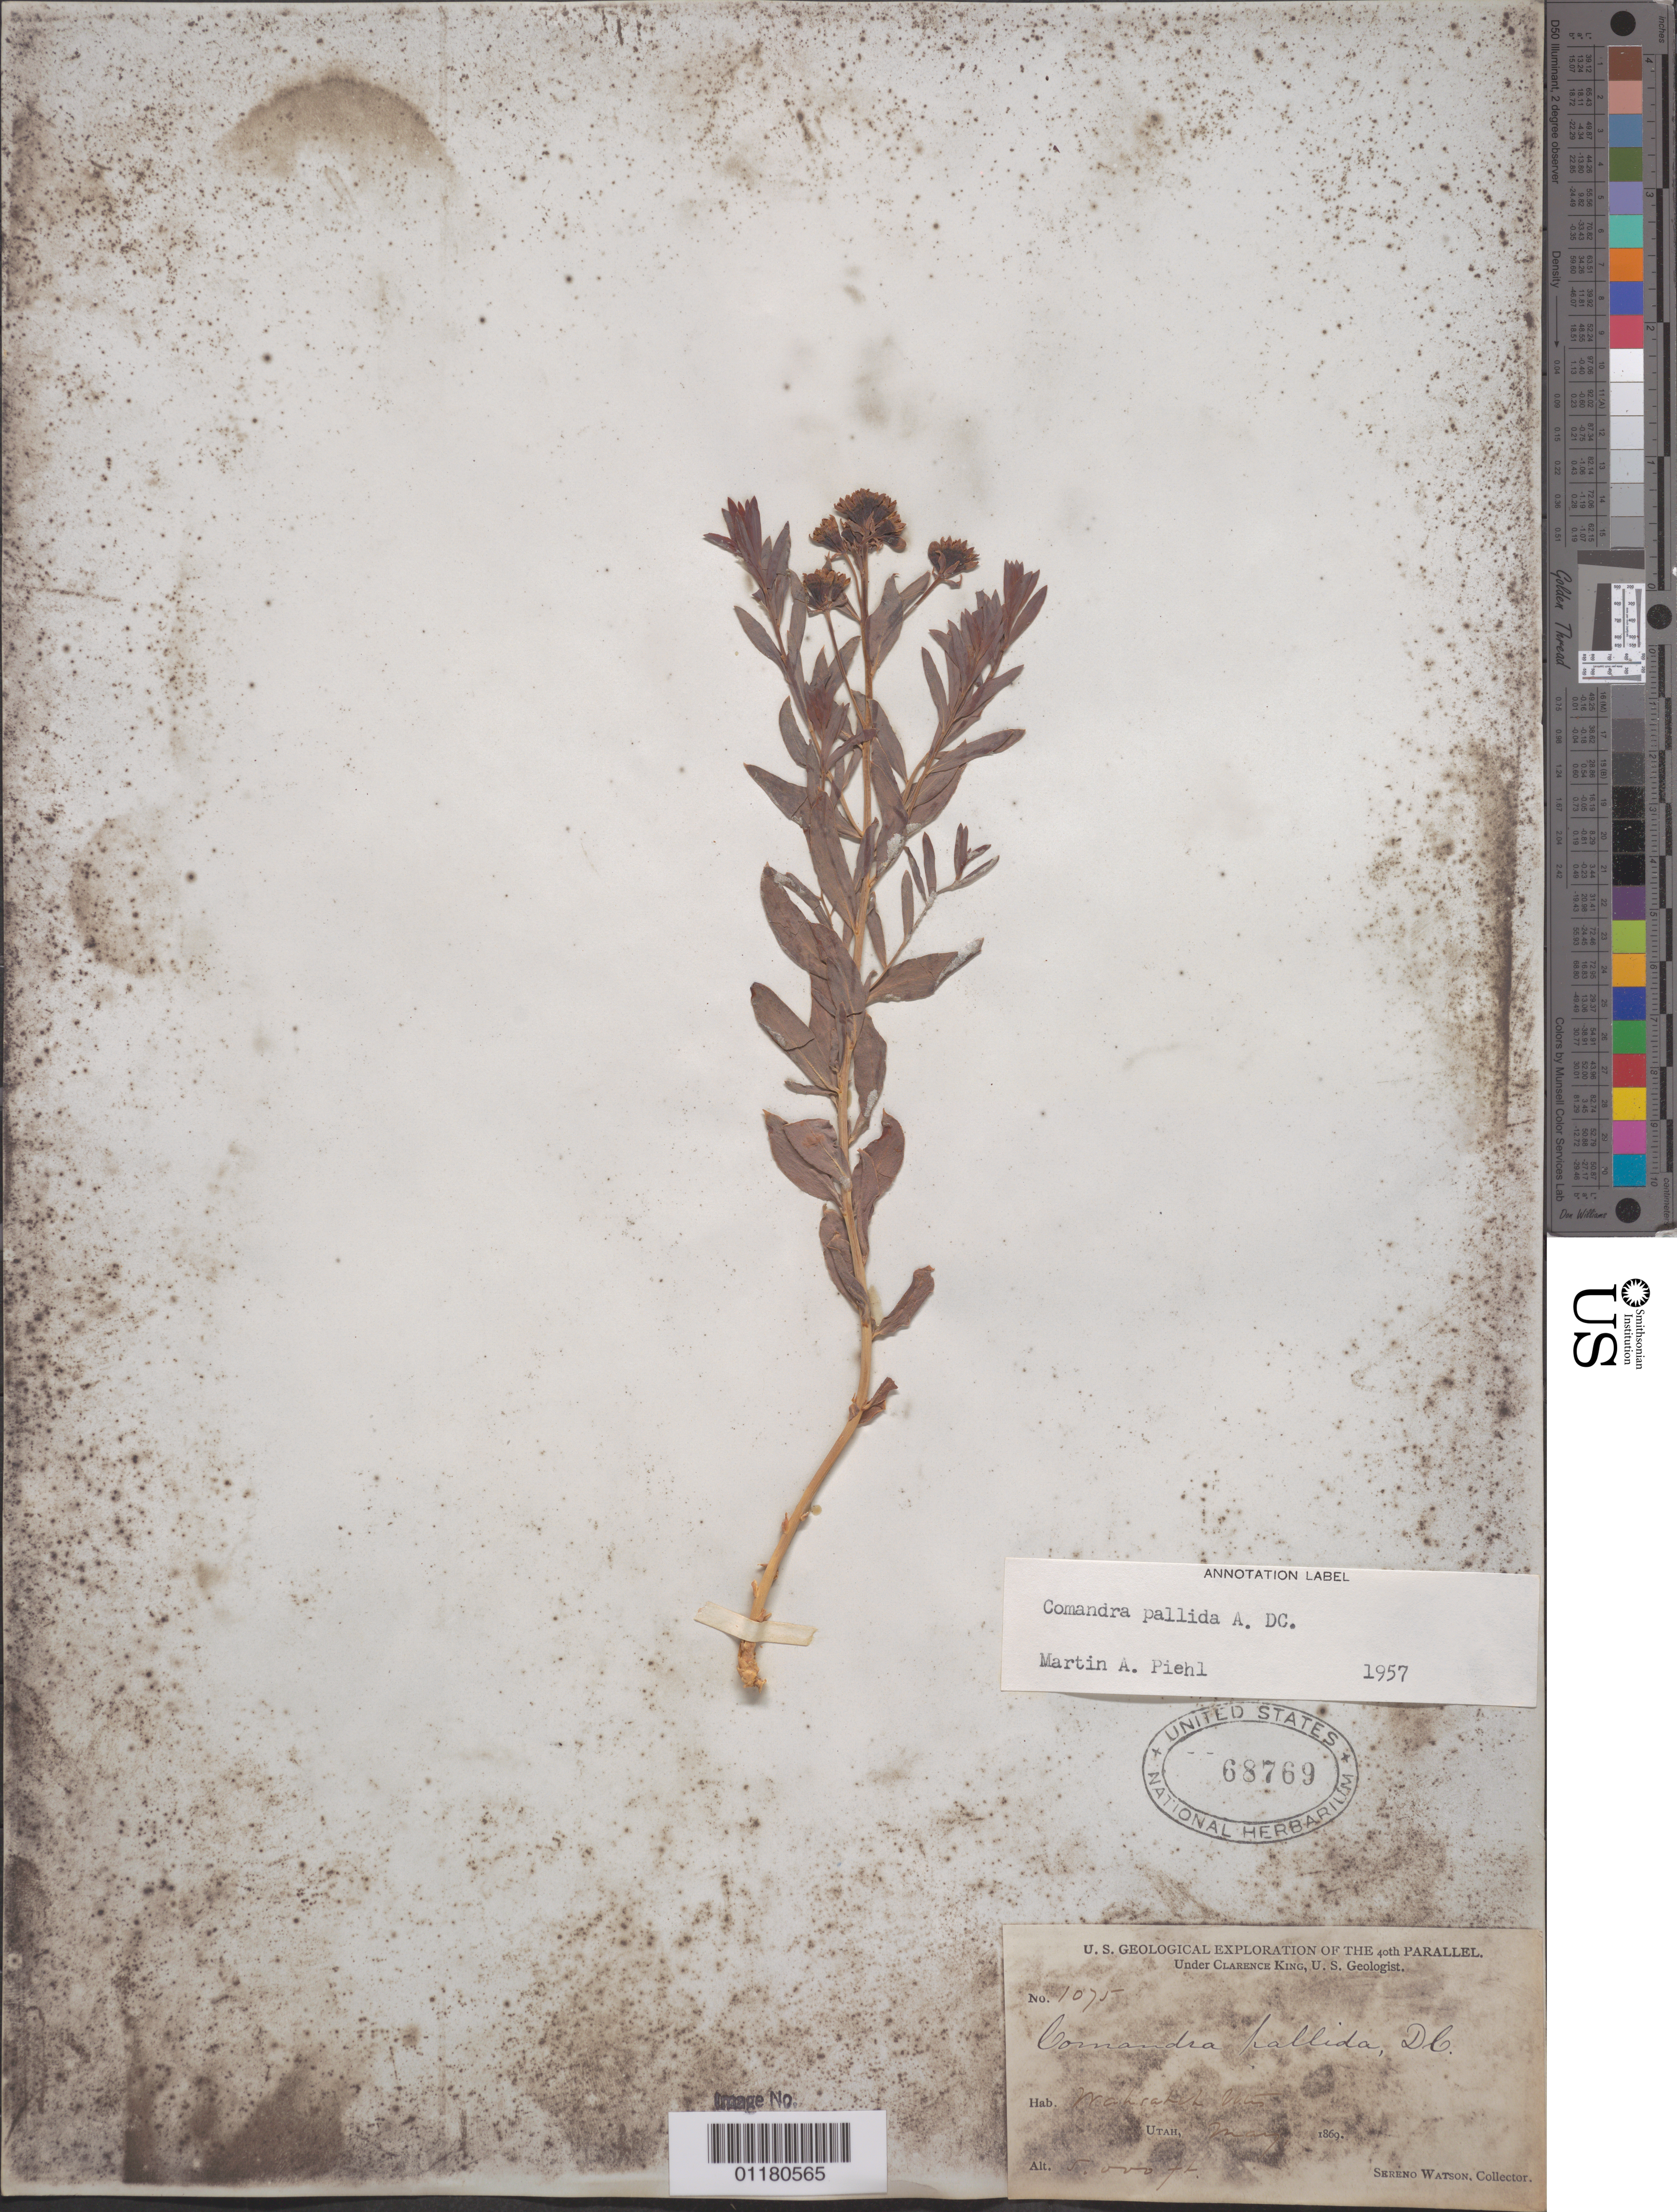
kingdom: Plantae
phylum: Tracheophyta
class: Magnoliopsida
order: Santalales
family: Comandraceae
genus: Comandra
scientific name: Comandra pallida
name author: A. DC.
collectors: S. Watson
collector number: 1075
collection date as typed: May 1869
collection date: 1869-05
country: United States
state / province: Utah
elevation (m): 1524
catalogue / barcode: US 68769